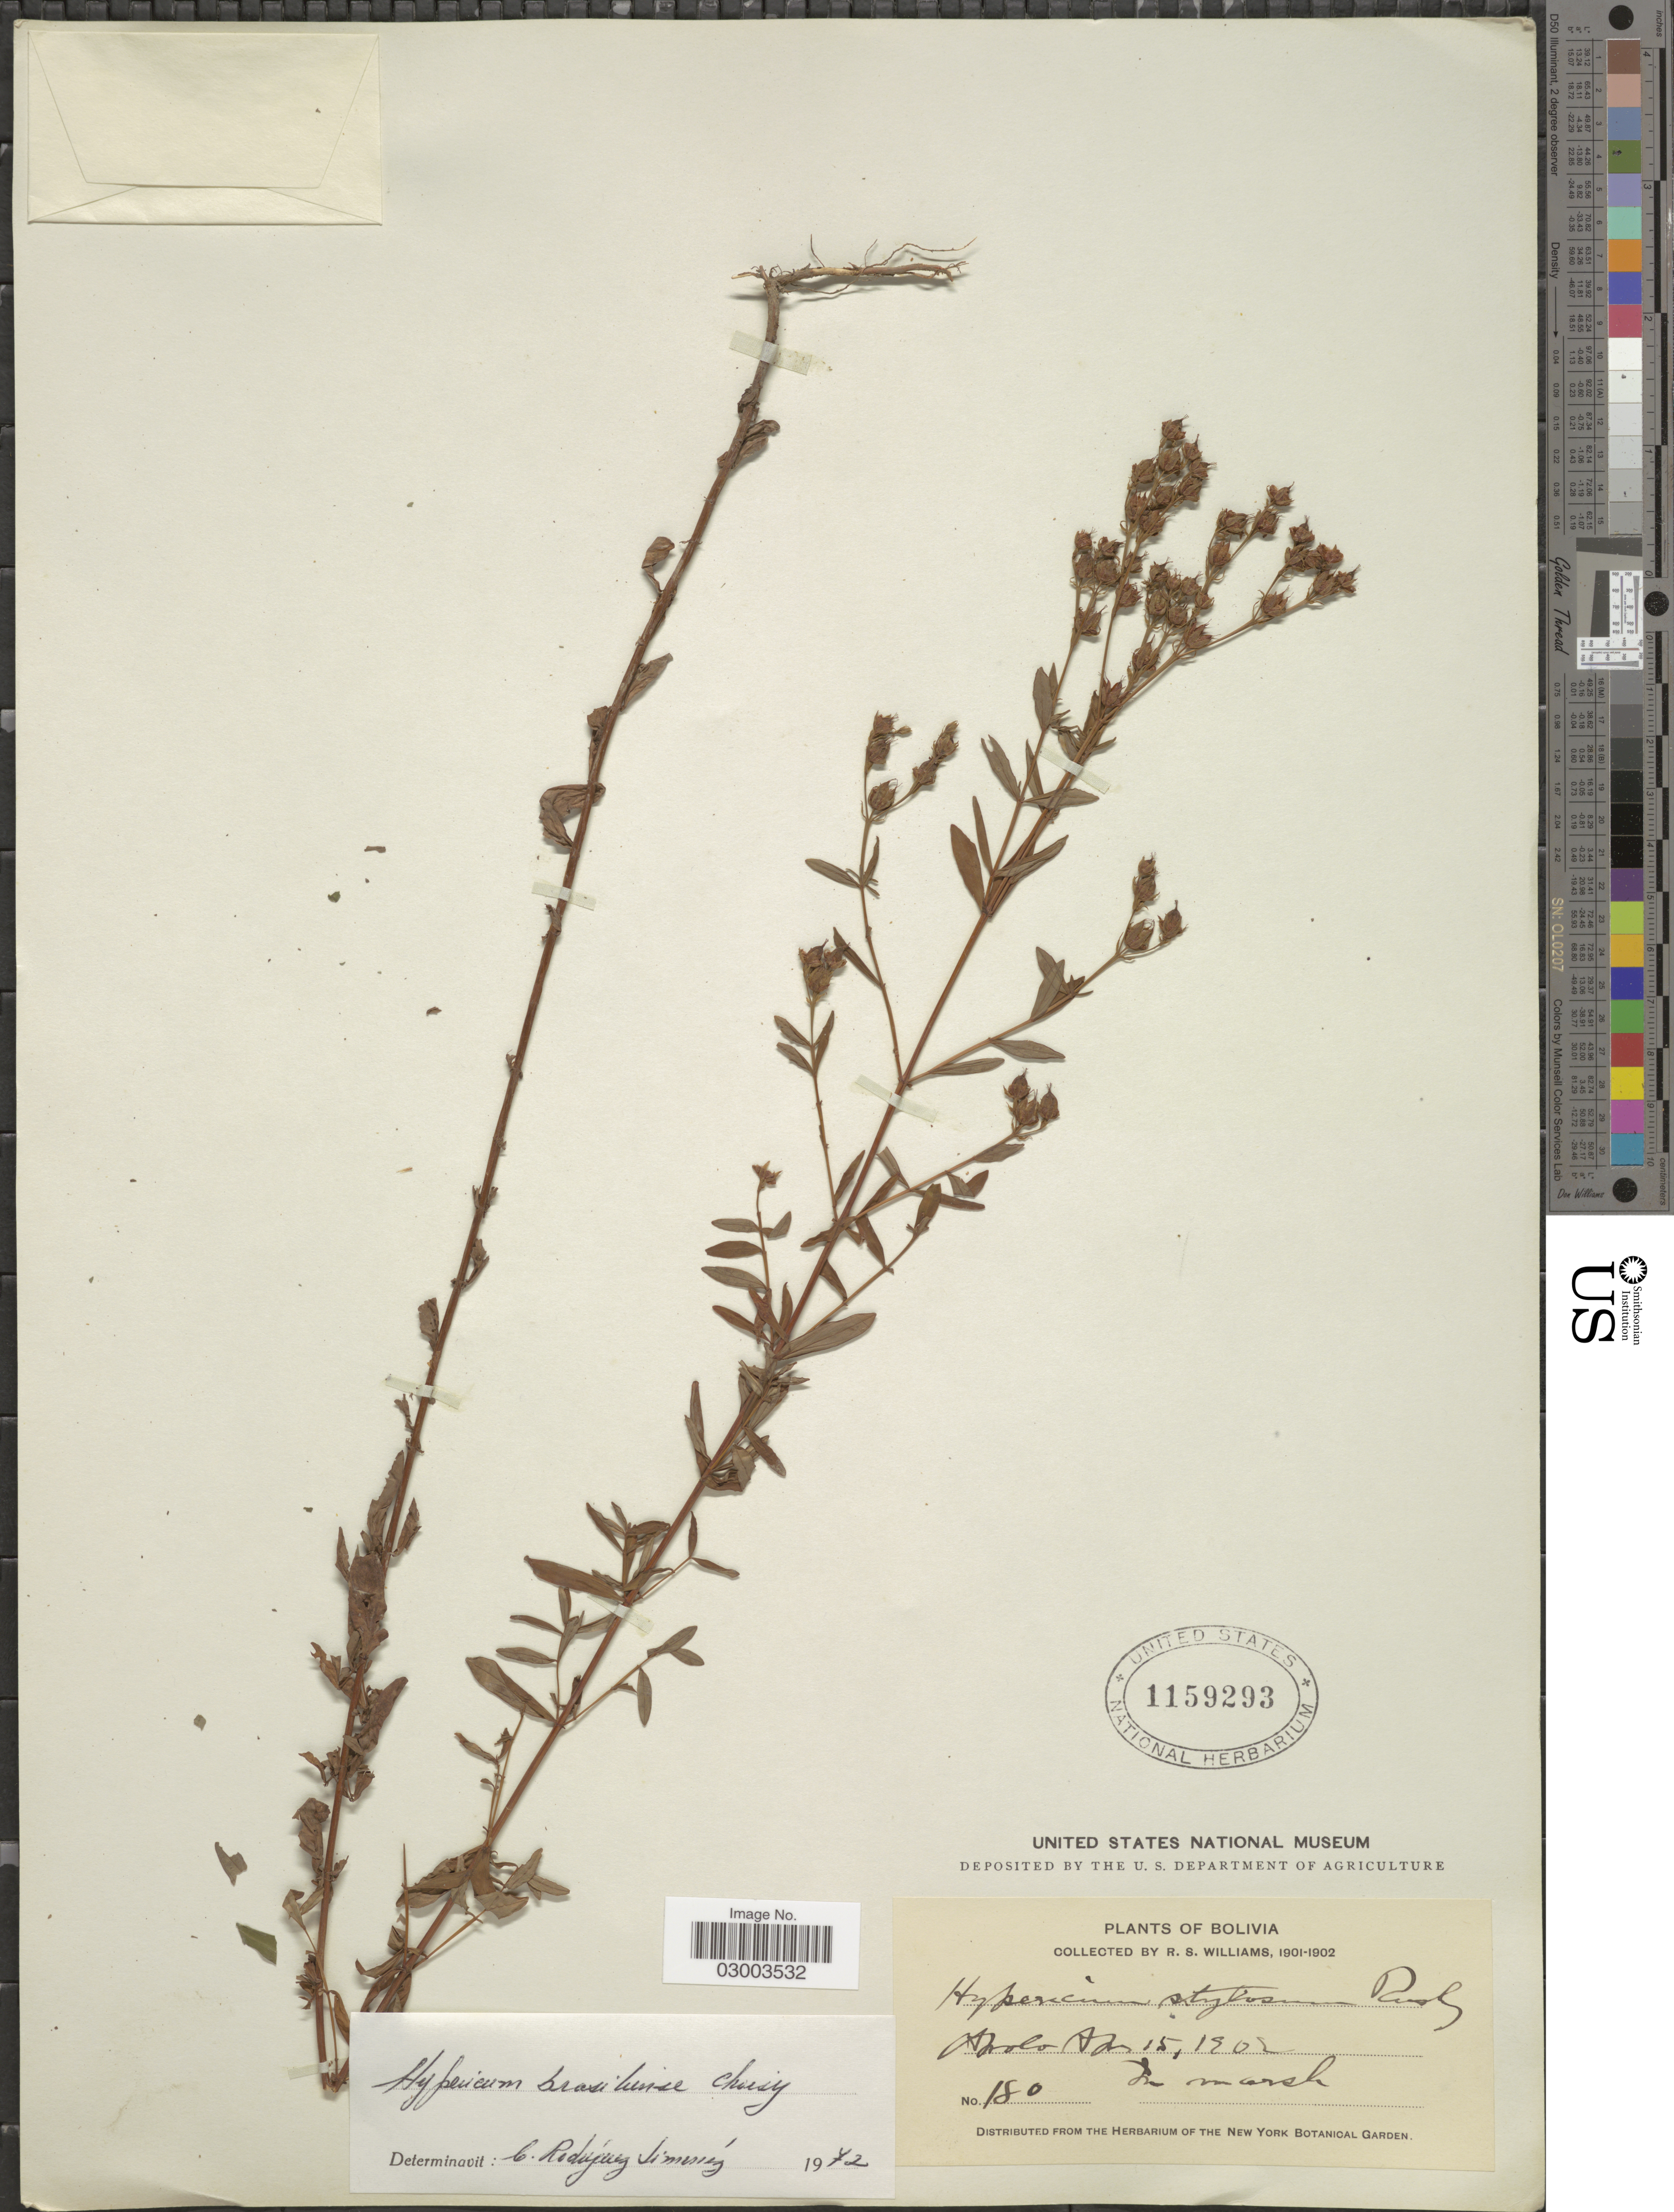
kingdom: Plantae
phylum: Tracheophyta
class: Magnoliopsida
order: Malpighiales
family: Hypericaceae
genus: Hypericum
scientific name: Hypericum brasiliense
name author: Choisy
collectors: R. Wiliams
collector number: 180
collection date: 1902-04-15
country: Bolivia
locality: Apolo [illegible text].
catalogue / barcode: US 1159293